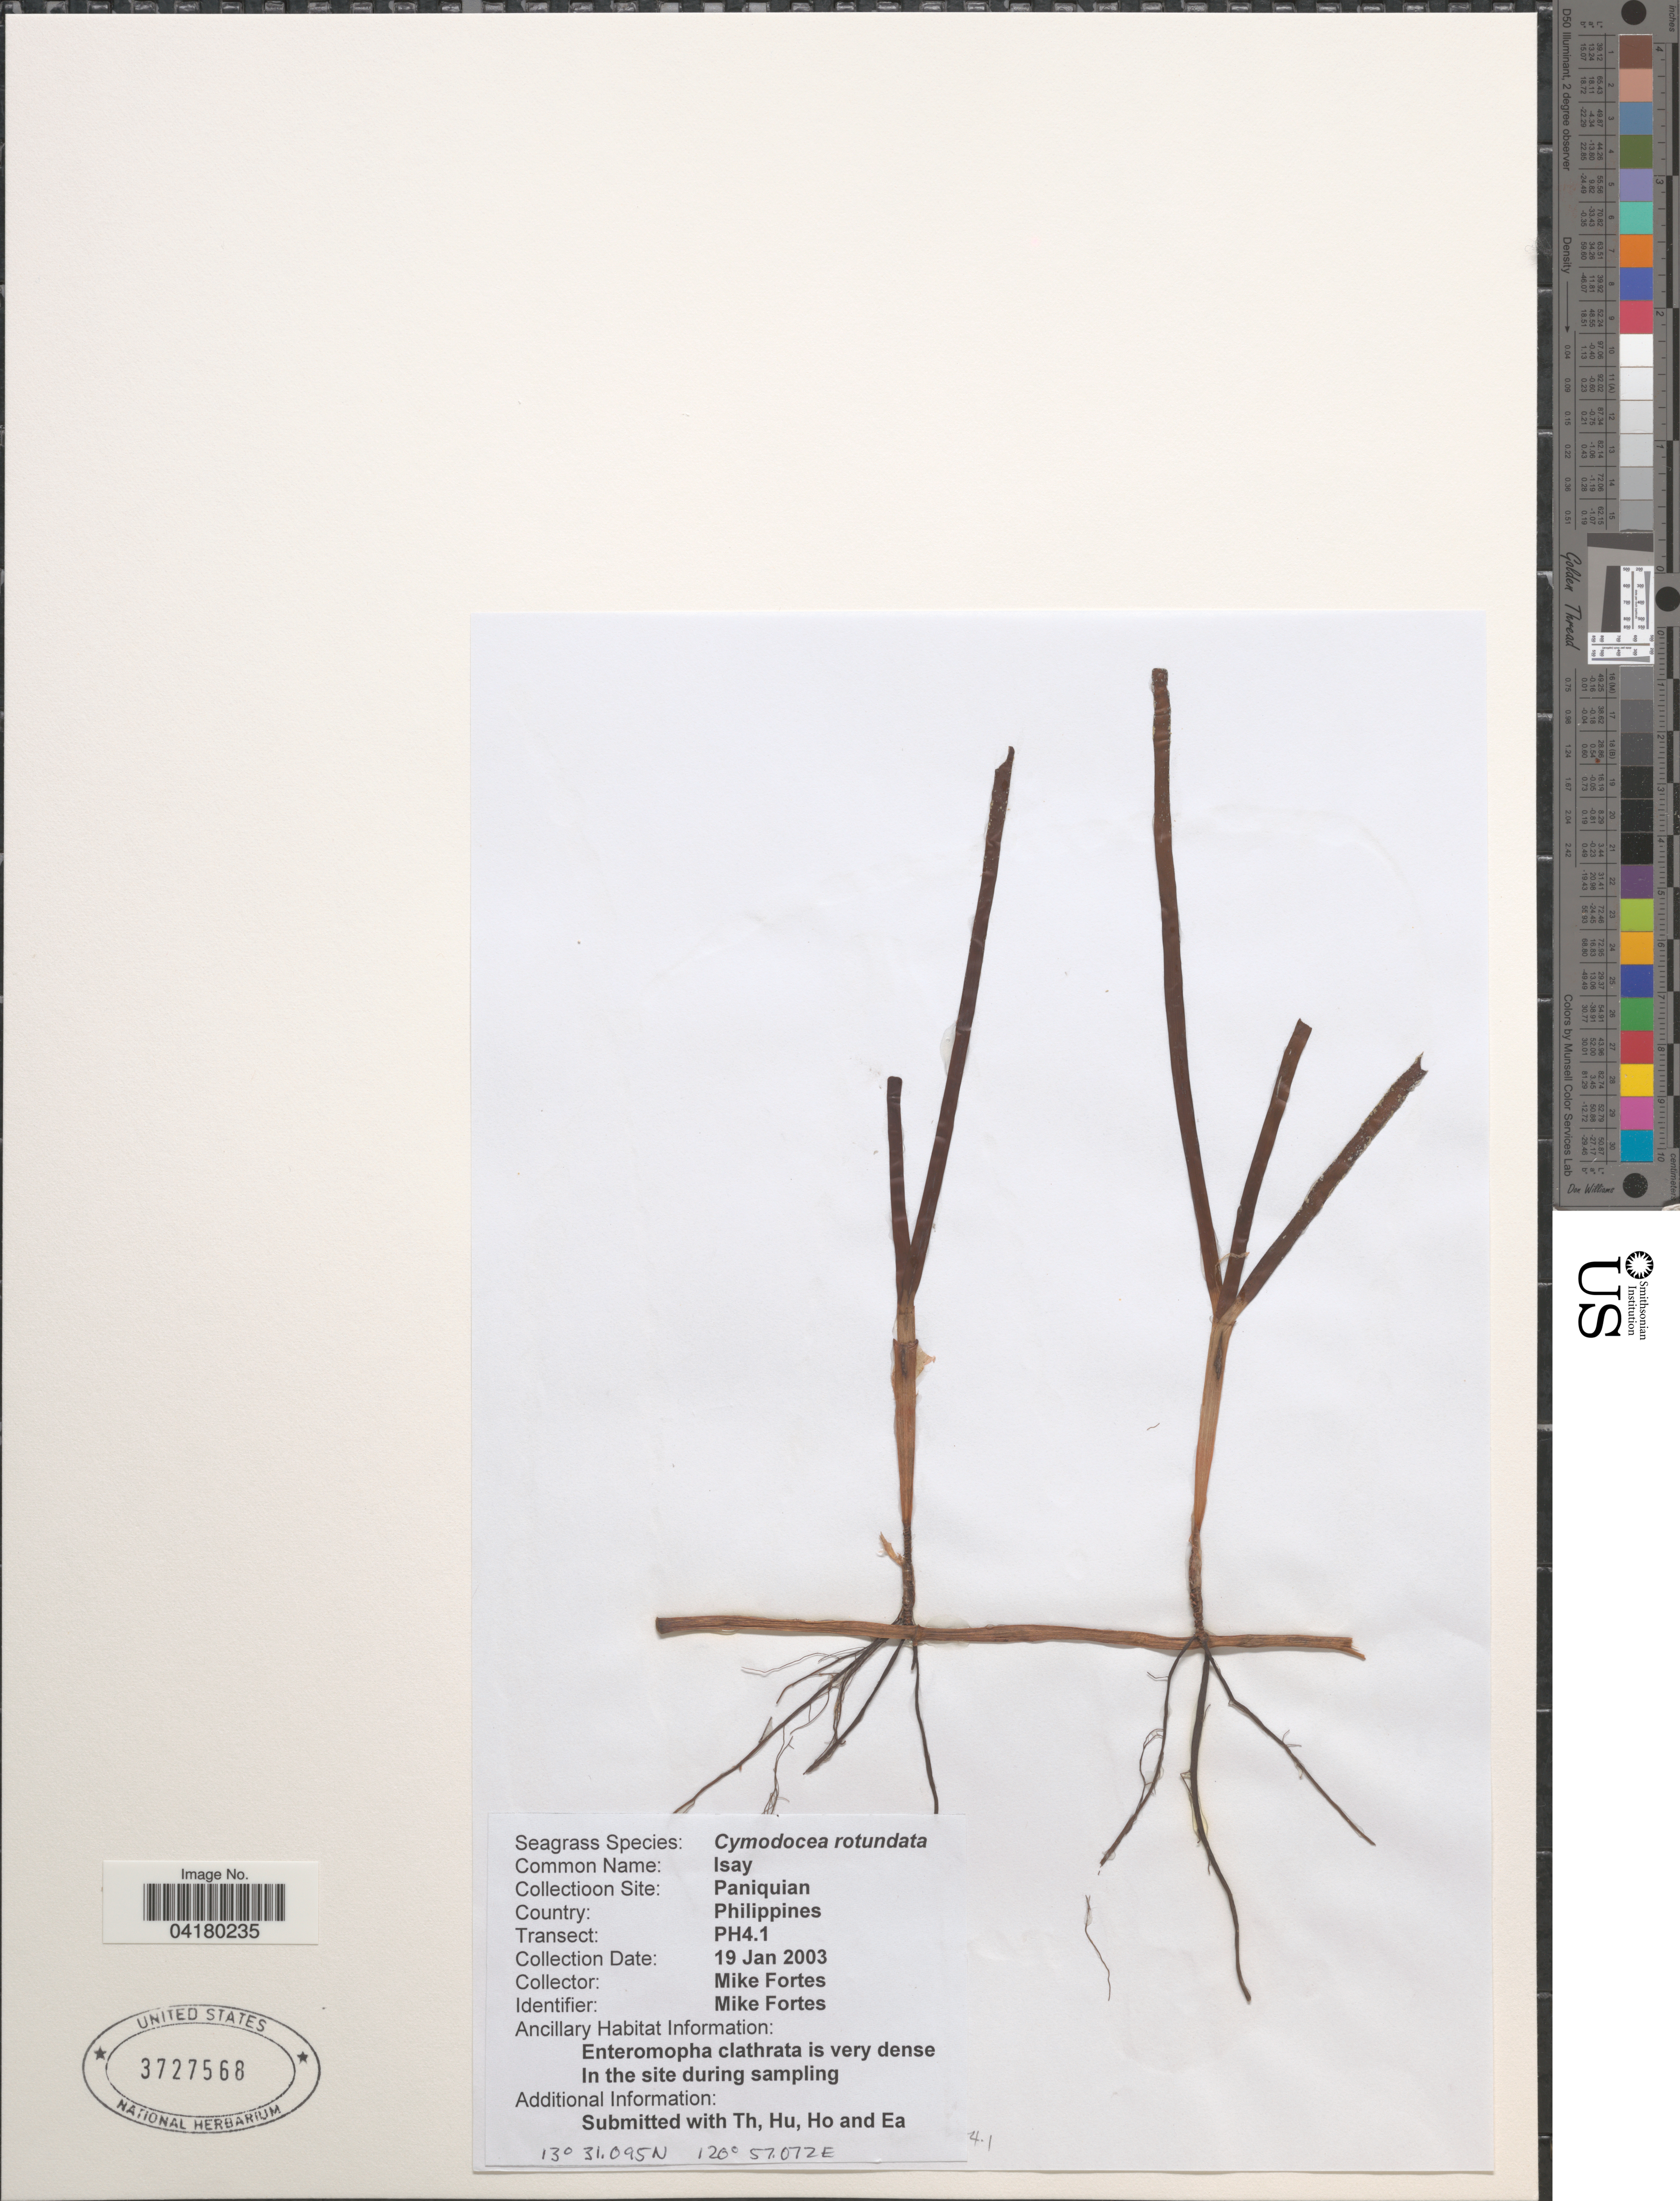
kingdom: Plantae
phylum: Tracheophyta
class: Liliopsida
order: Alismatales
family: Cymodoceaceae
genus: Cymodocea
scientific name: Cymodocea rotundata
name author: Asch. & Schweinf.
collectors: M. Fortes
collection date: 2003-01-19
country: Philippines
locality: Paniquian. Transect: PH4.1.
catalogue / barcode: US 3727568